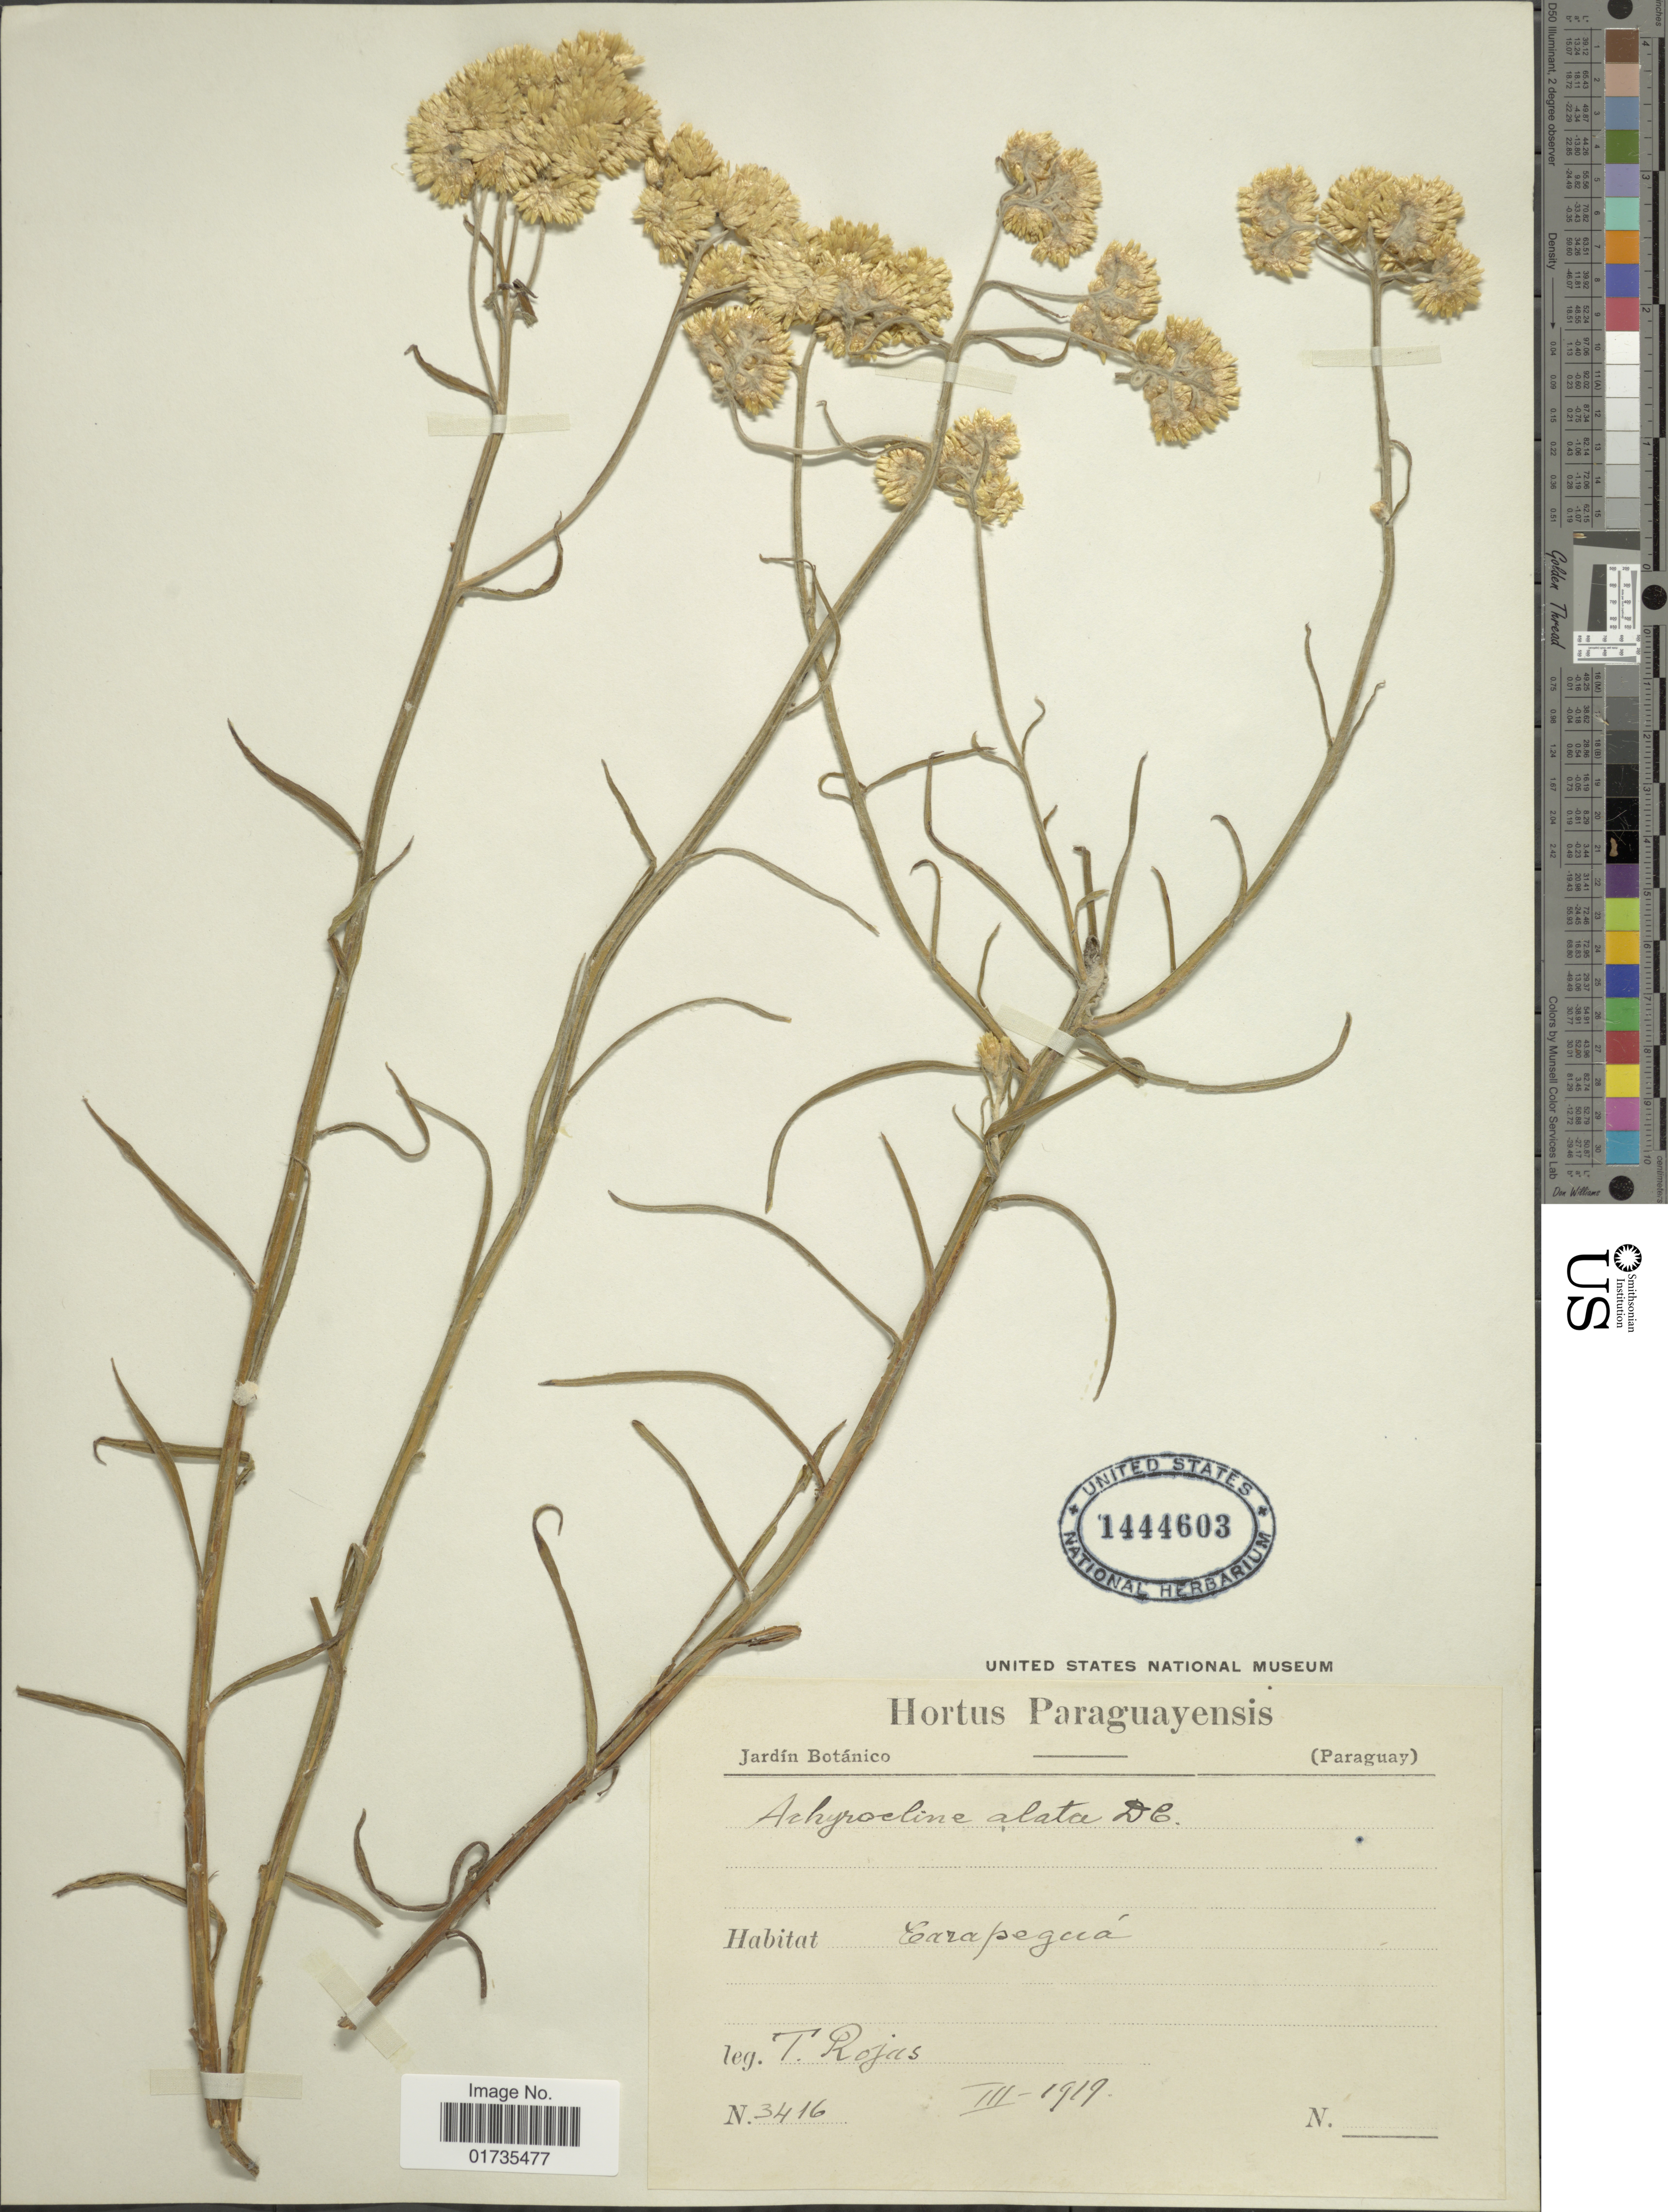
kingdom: Plantae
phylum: Tracheophyta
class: Magnoliopsida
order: Asterales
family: Asteraceae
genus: Achyrocline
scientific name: Achyrocline alata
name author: (Kunth) DC.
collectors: T. Rojas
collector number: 3416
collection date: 1919-03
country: Paraguay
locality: Paraguayensis. Carapegua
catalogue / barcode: US 1444603